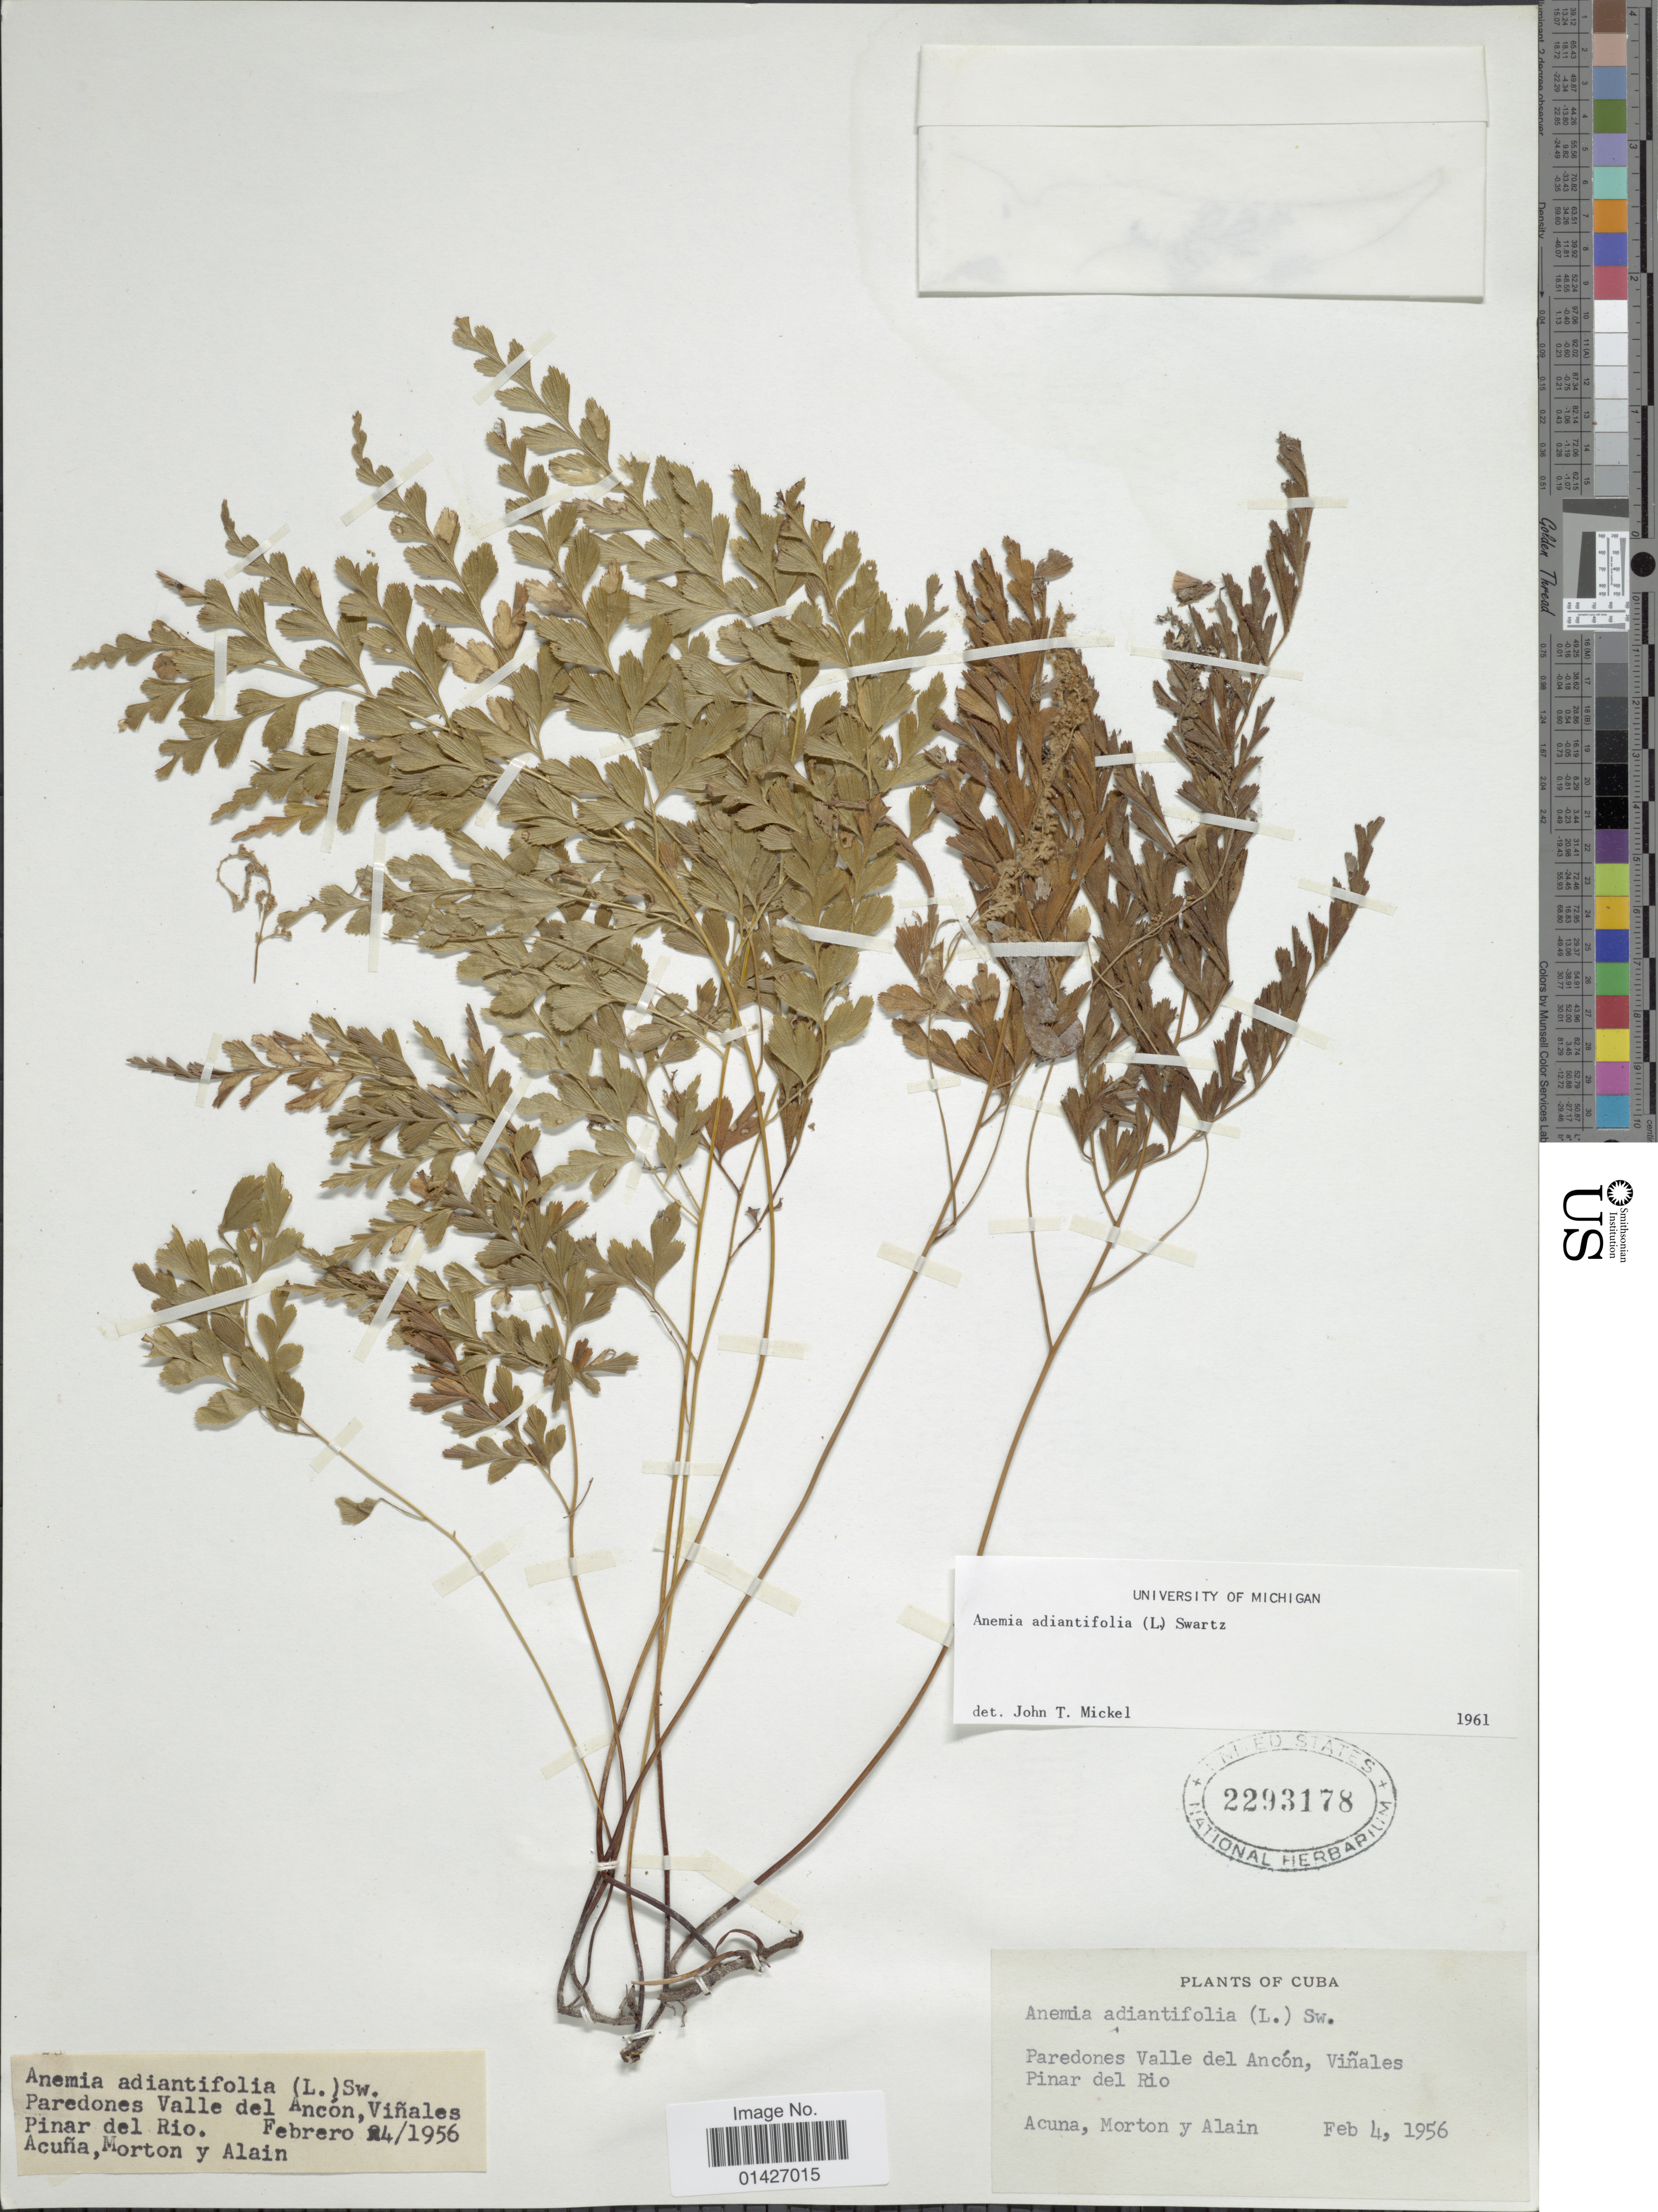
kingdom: Plantae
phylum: Tracheophyta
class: Polypodiopsida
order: Schizaeales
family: Anemiaceae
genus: Anemia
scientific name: Anemia adiantifolia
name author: (L.) Sw.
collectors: Acuña, Morton, -- & Alain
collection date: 1956-02-04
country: Cuba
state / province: Pinar del Río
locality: Paredones Valle del Ancón, Viñales Pinar del Rio.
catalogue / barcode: US 2293178